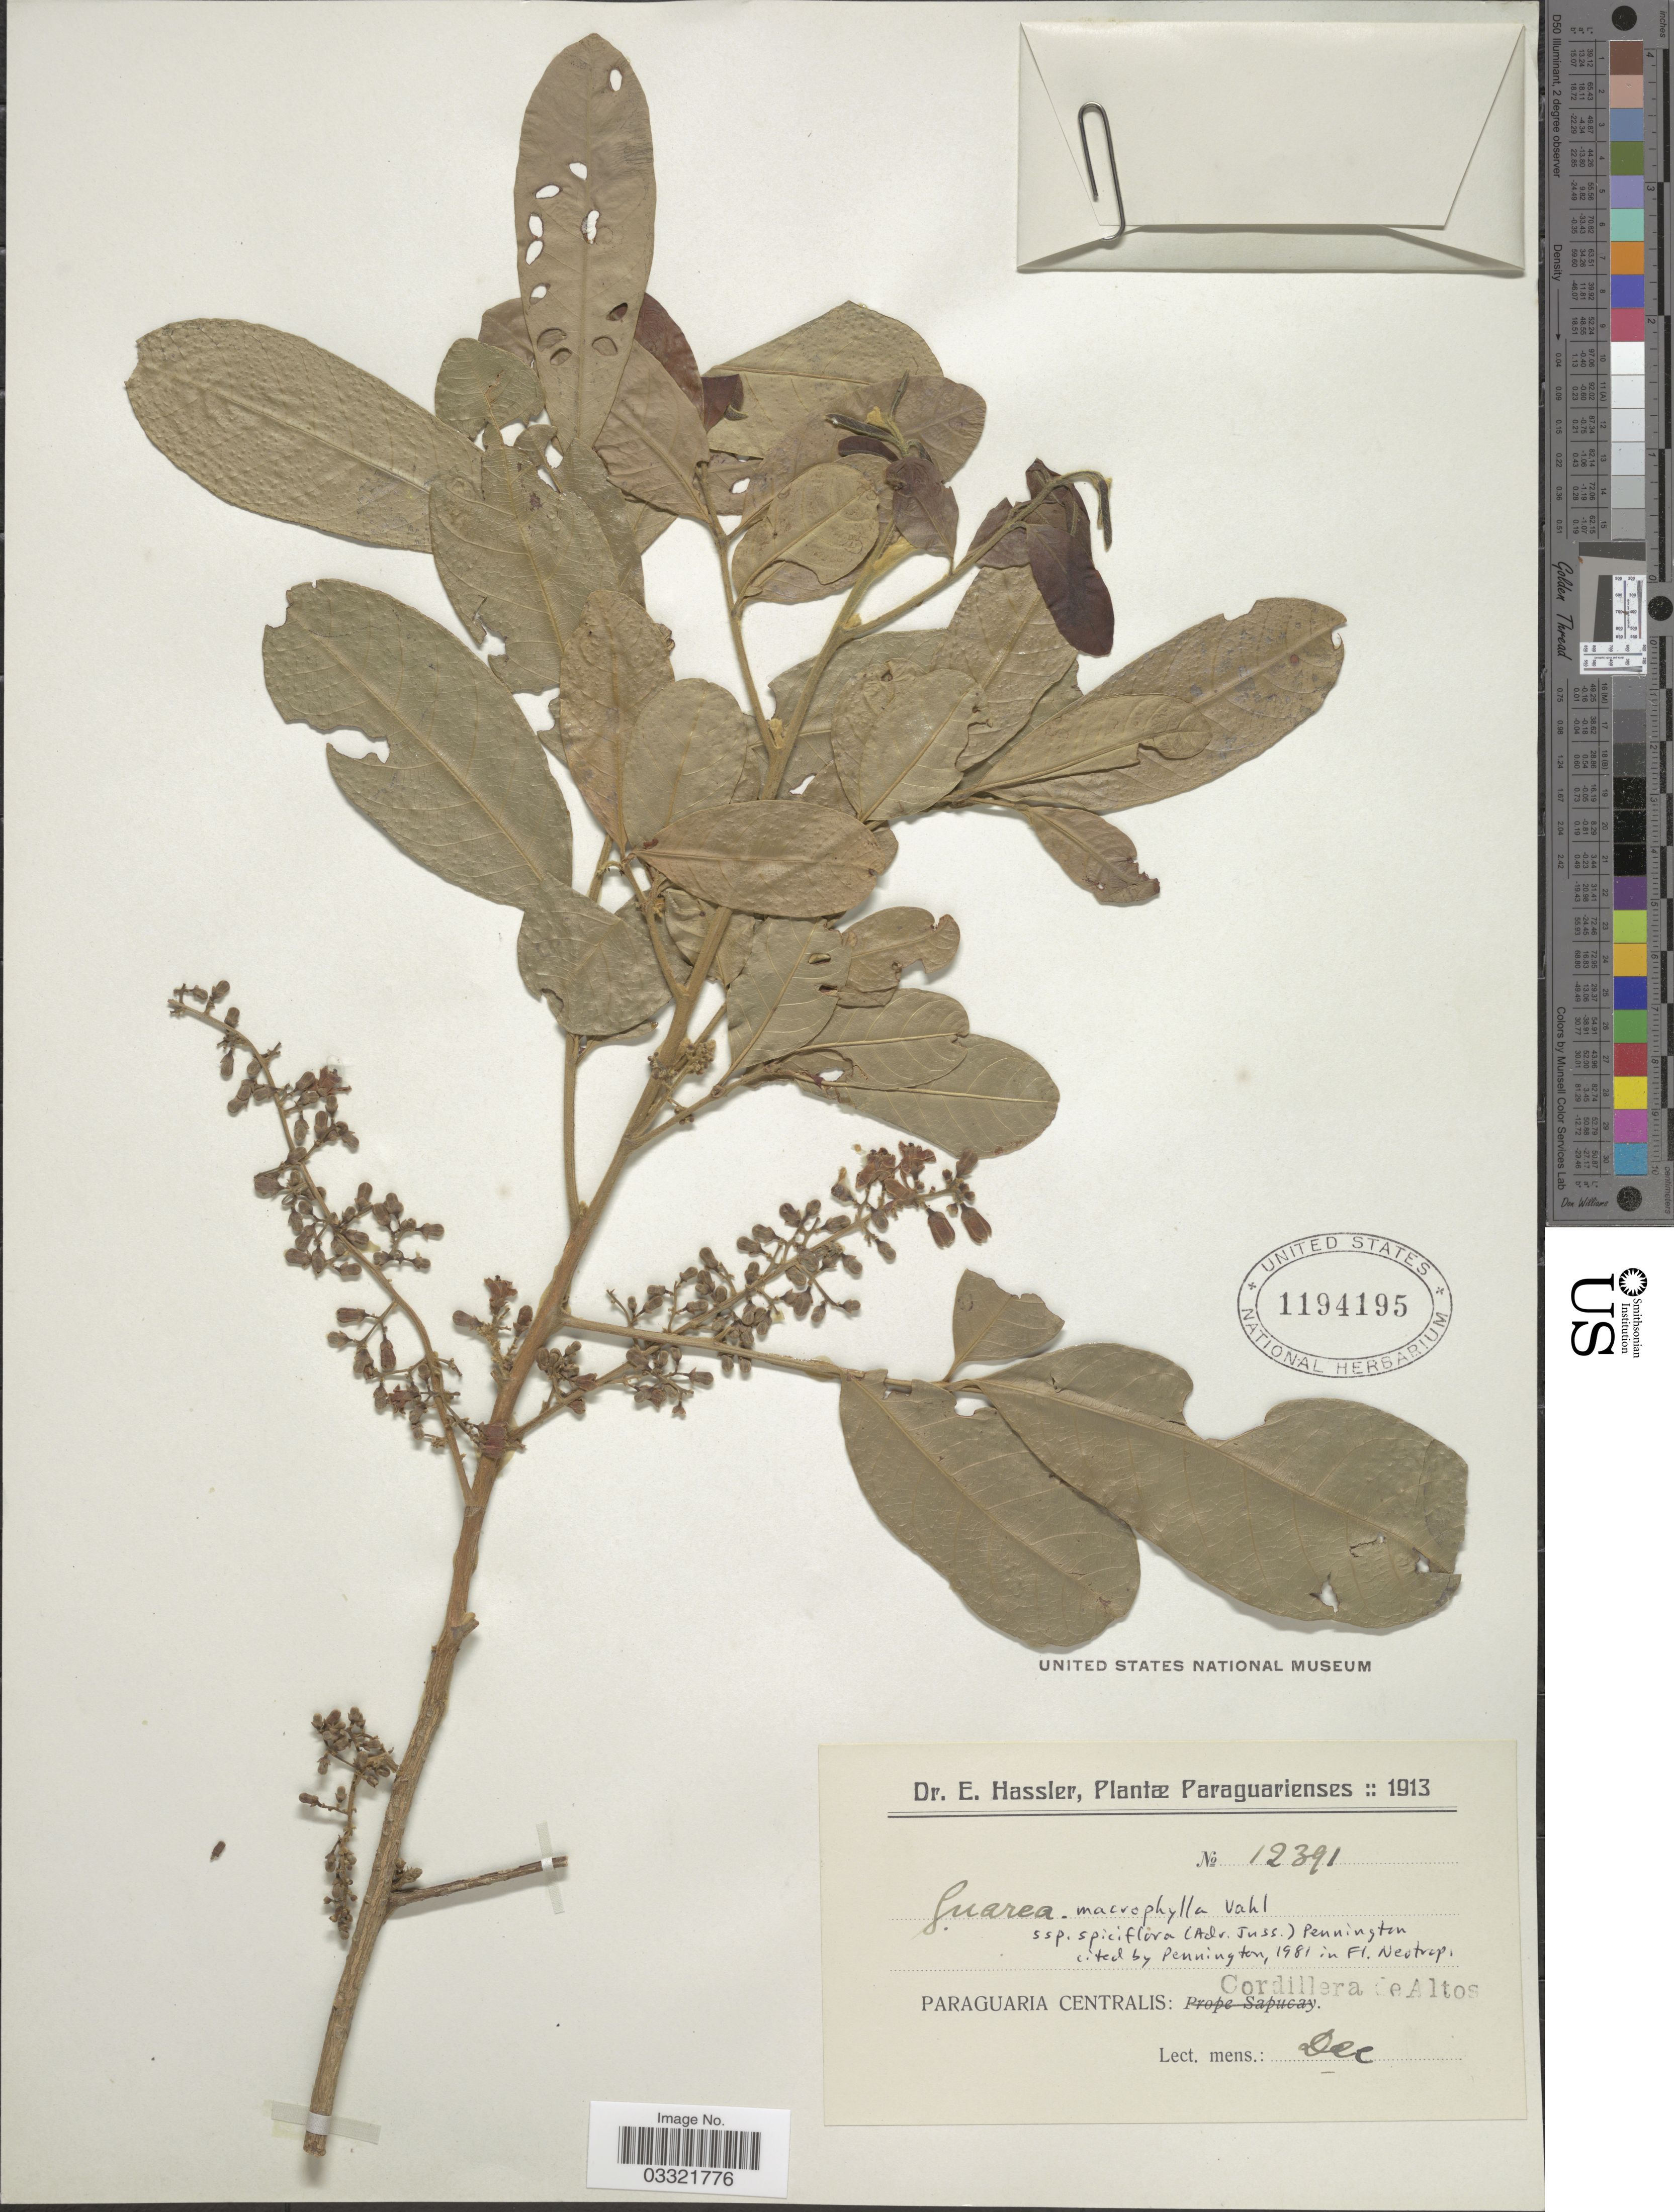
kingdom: Plantae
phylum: Tracheophyta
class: Magnoliopsida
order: Sapindales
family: Meliaceae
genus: Guarea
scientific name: Guarea macrophylla subsp. spiciflora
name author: (A. Juss.) T.D. Penn.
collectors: E. Hassler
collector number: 12391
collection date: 1913-12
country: Paraguay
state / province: Central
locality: Paraguaria Centralis: Cordillera de Altos.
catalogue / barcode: US 1194195